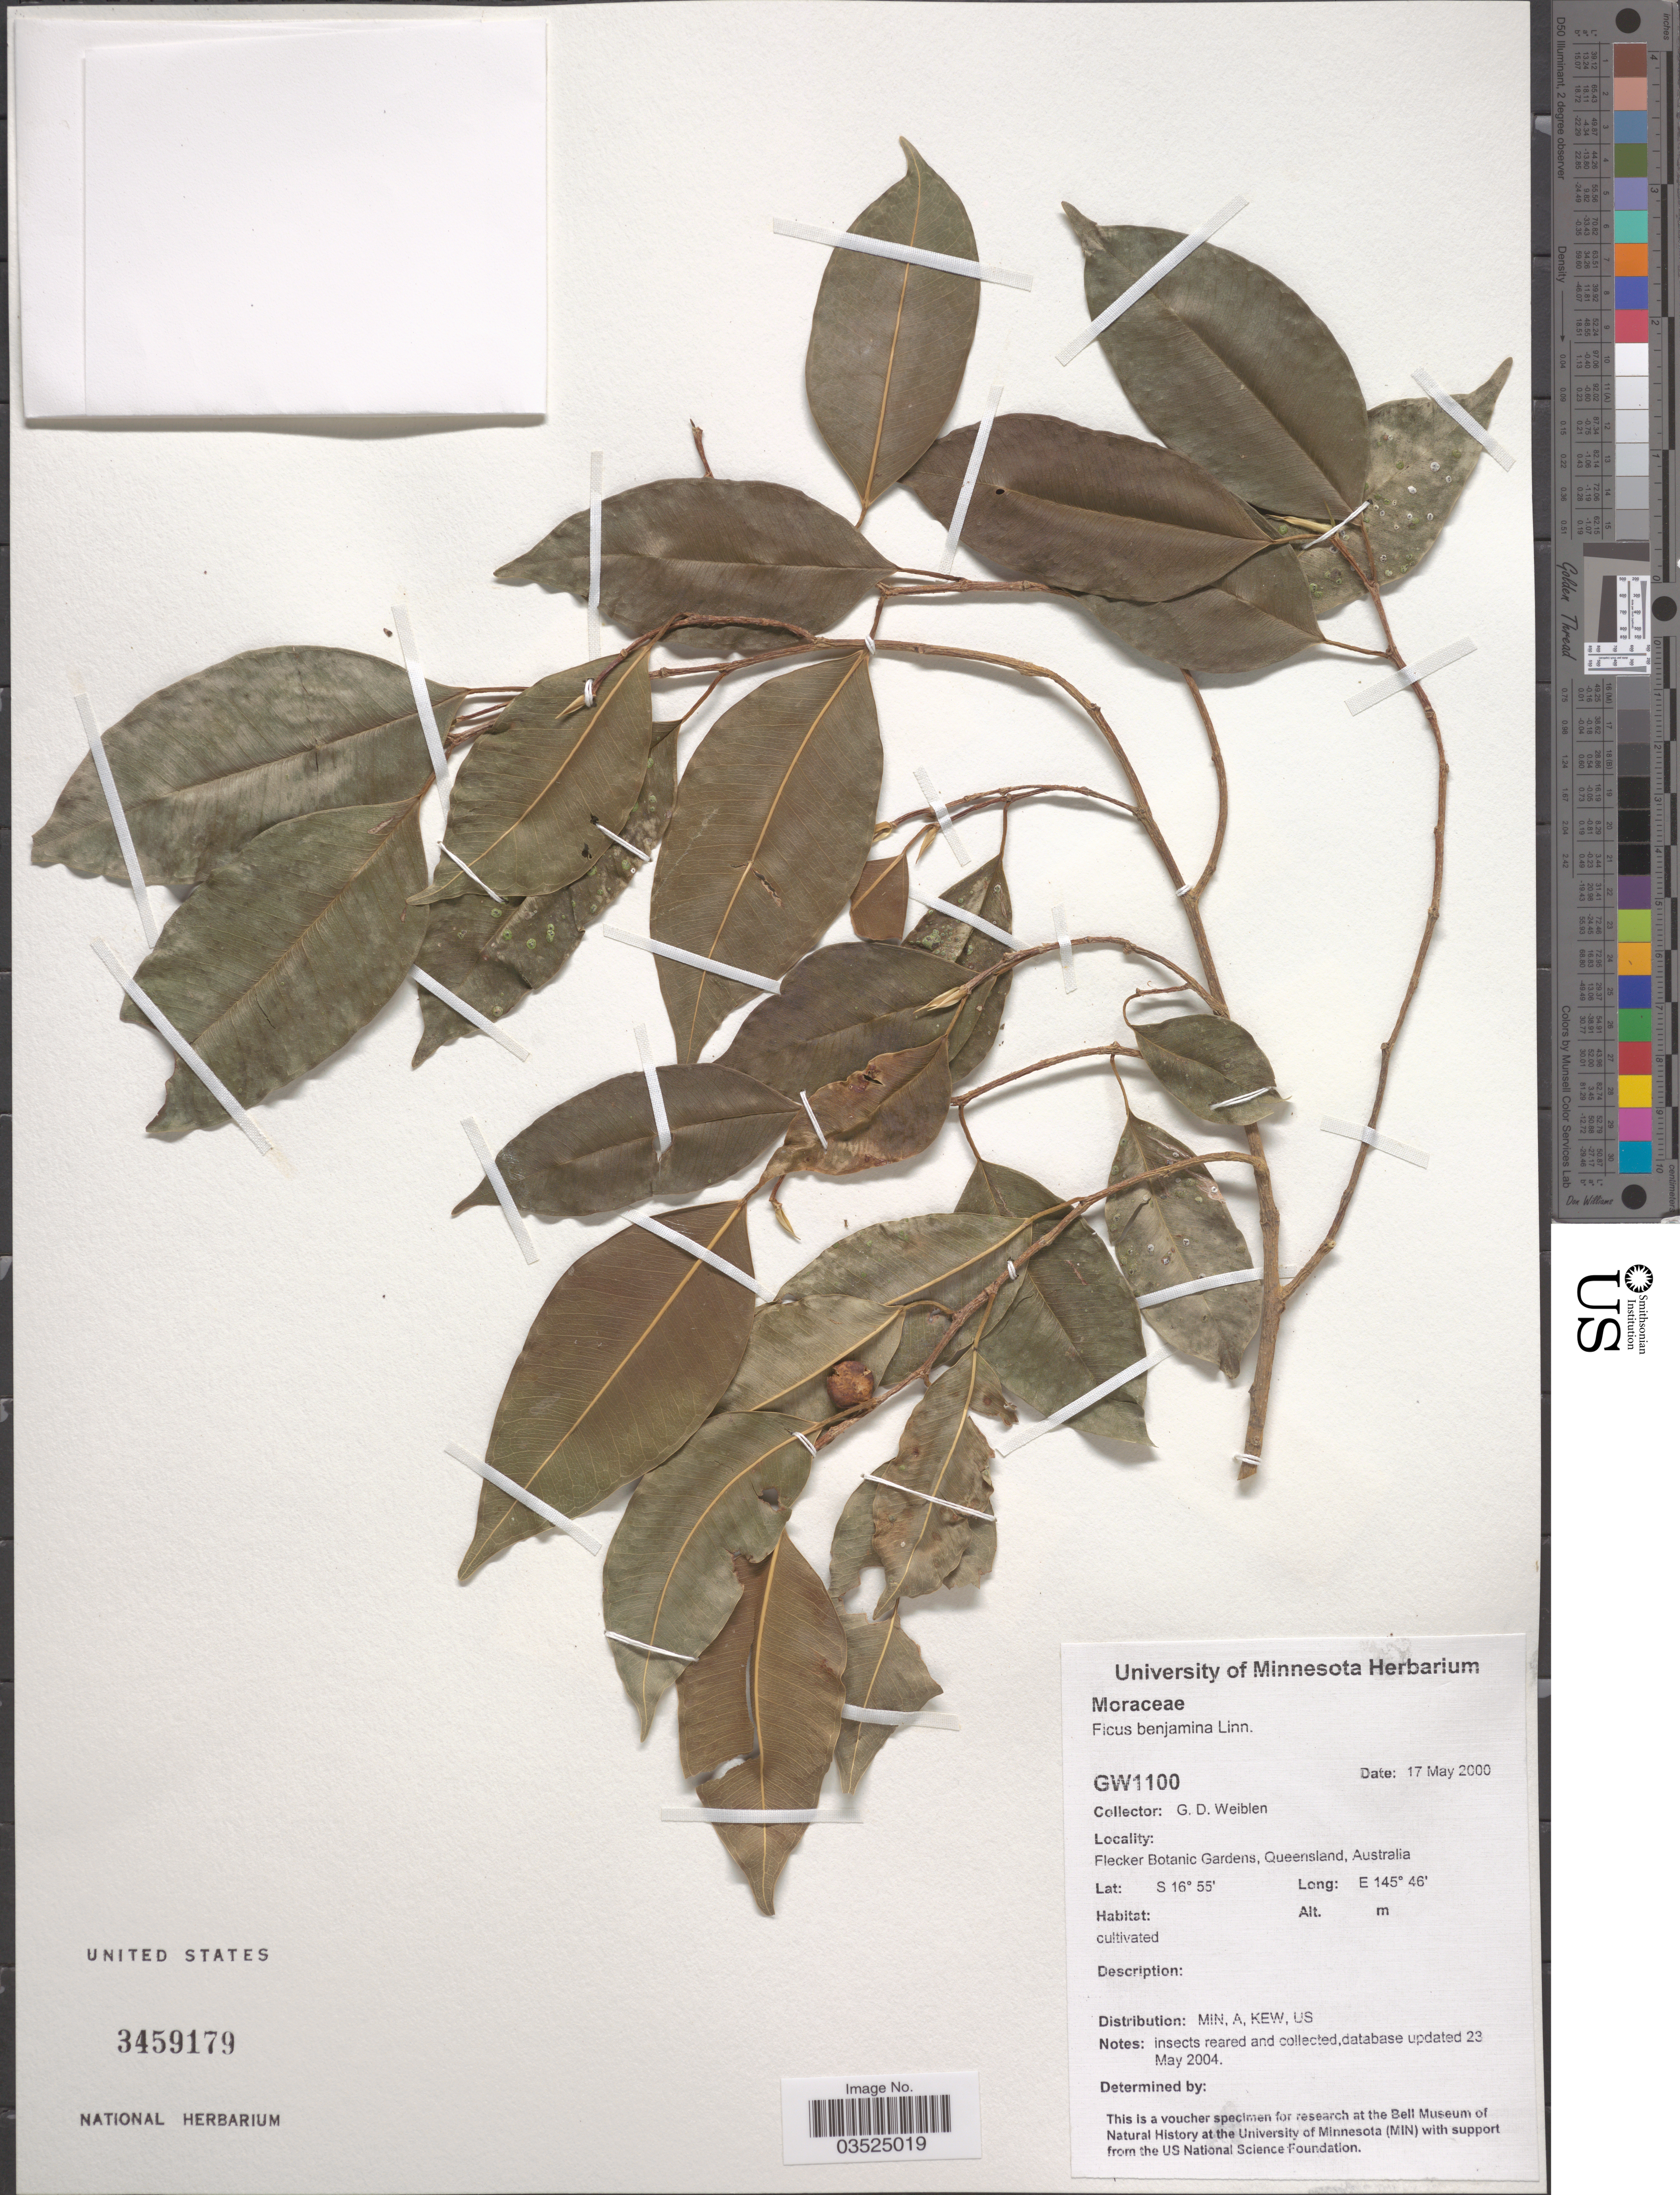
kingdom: Plantae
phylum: Tracheophyta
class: Magnoliopsida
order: Rosales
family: Moraceae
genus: Ficus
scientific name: Ficus benjamina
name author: L.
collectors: G. D. Weiblen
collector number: GW1100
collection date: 2000-05-17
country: Australia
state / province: Queensland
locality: Flecker Botanic Gardens, Queensland, Australia.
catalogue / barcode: US 3459179